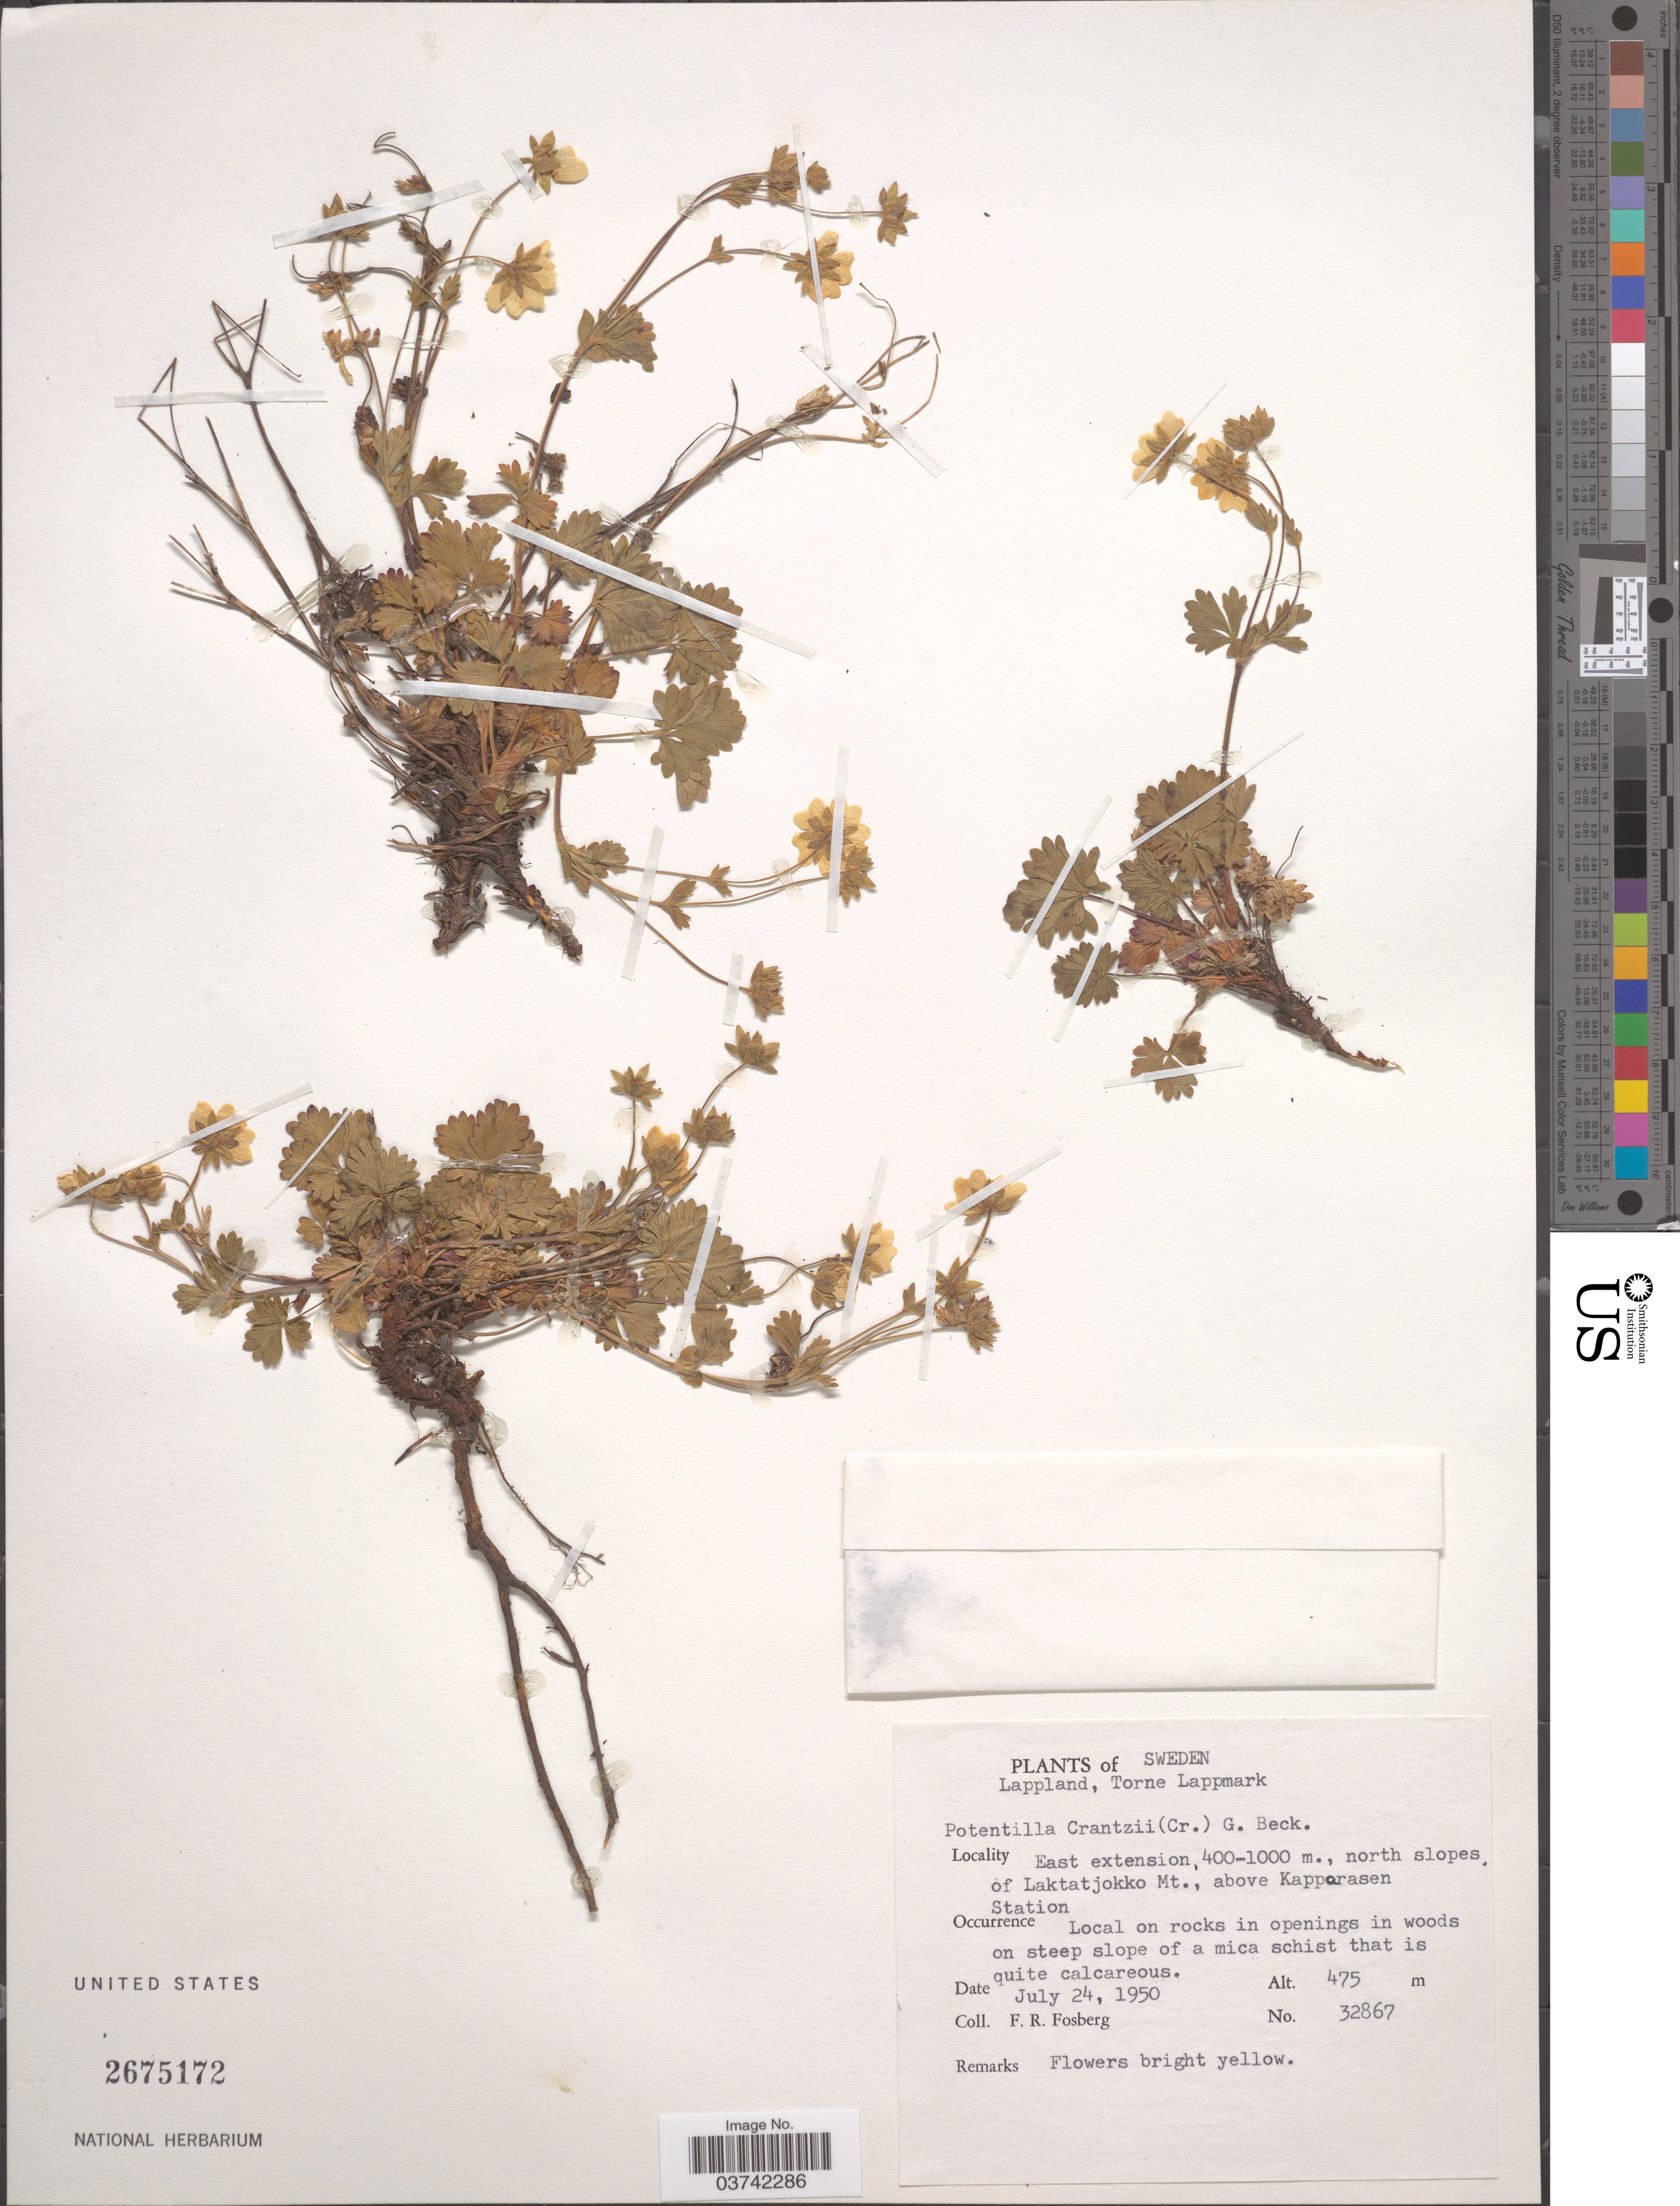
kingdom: Plantae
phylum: Tracheophyta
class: Magnoliopsida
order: Rosales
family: Rosaceae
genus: Potentilla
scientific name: Potentilla crantzii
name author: (Crantz) Beck ex Fritsch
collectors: F. R. Fosberg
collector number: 32867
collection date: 1950-07-24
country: Sweden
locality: Lappland, Torne Lappmark. East extension, north slopes of Laktatjokko Mt., above Kapporasen Station.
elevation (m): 475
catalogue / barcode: US 2675172